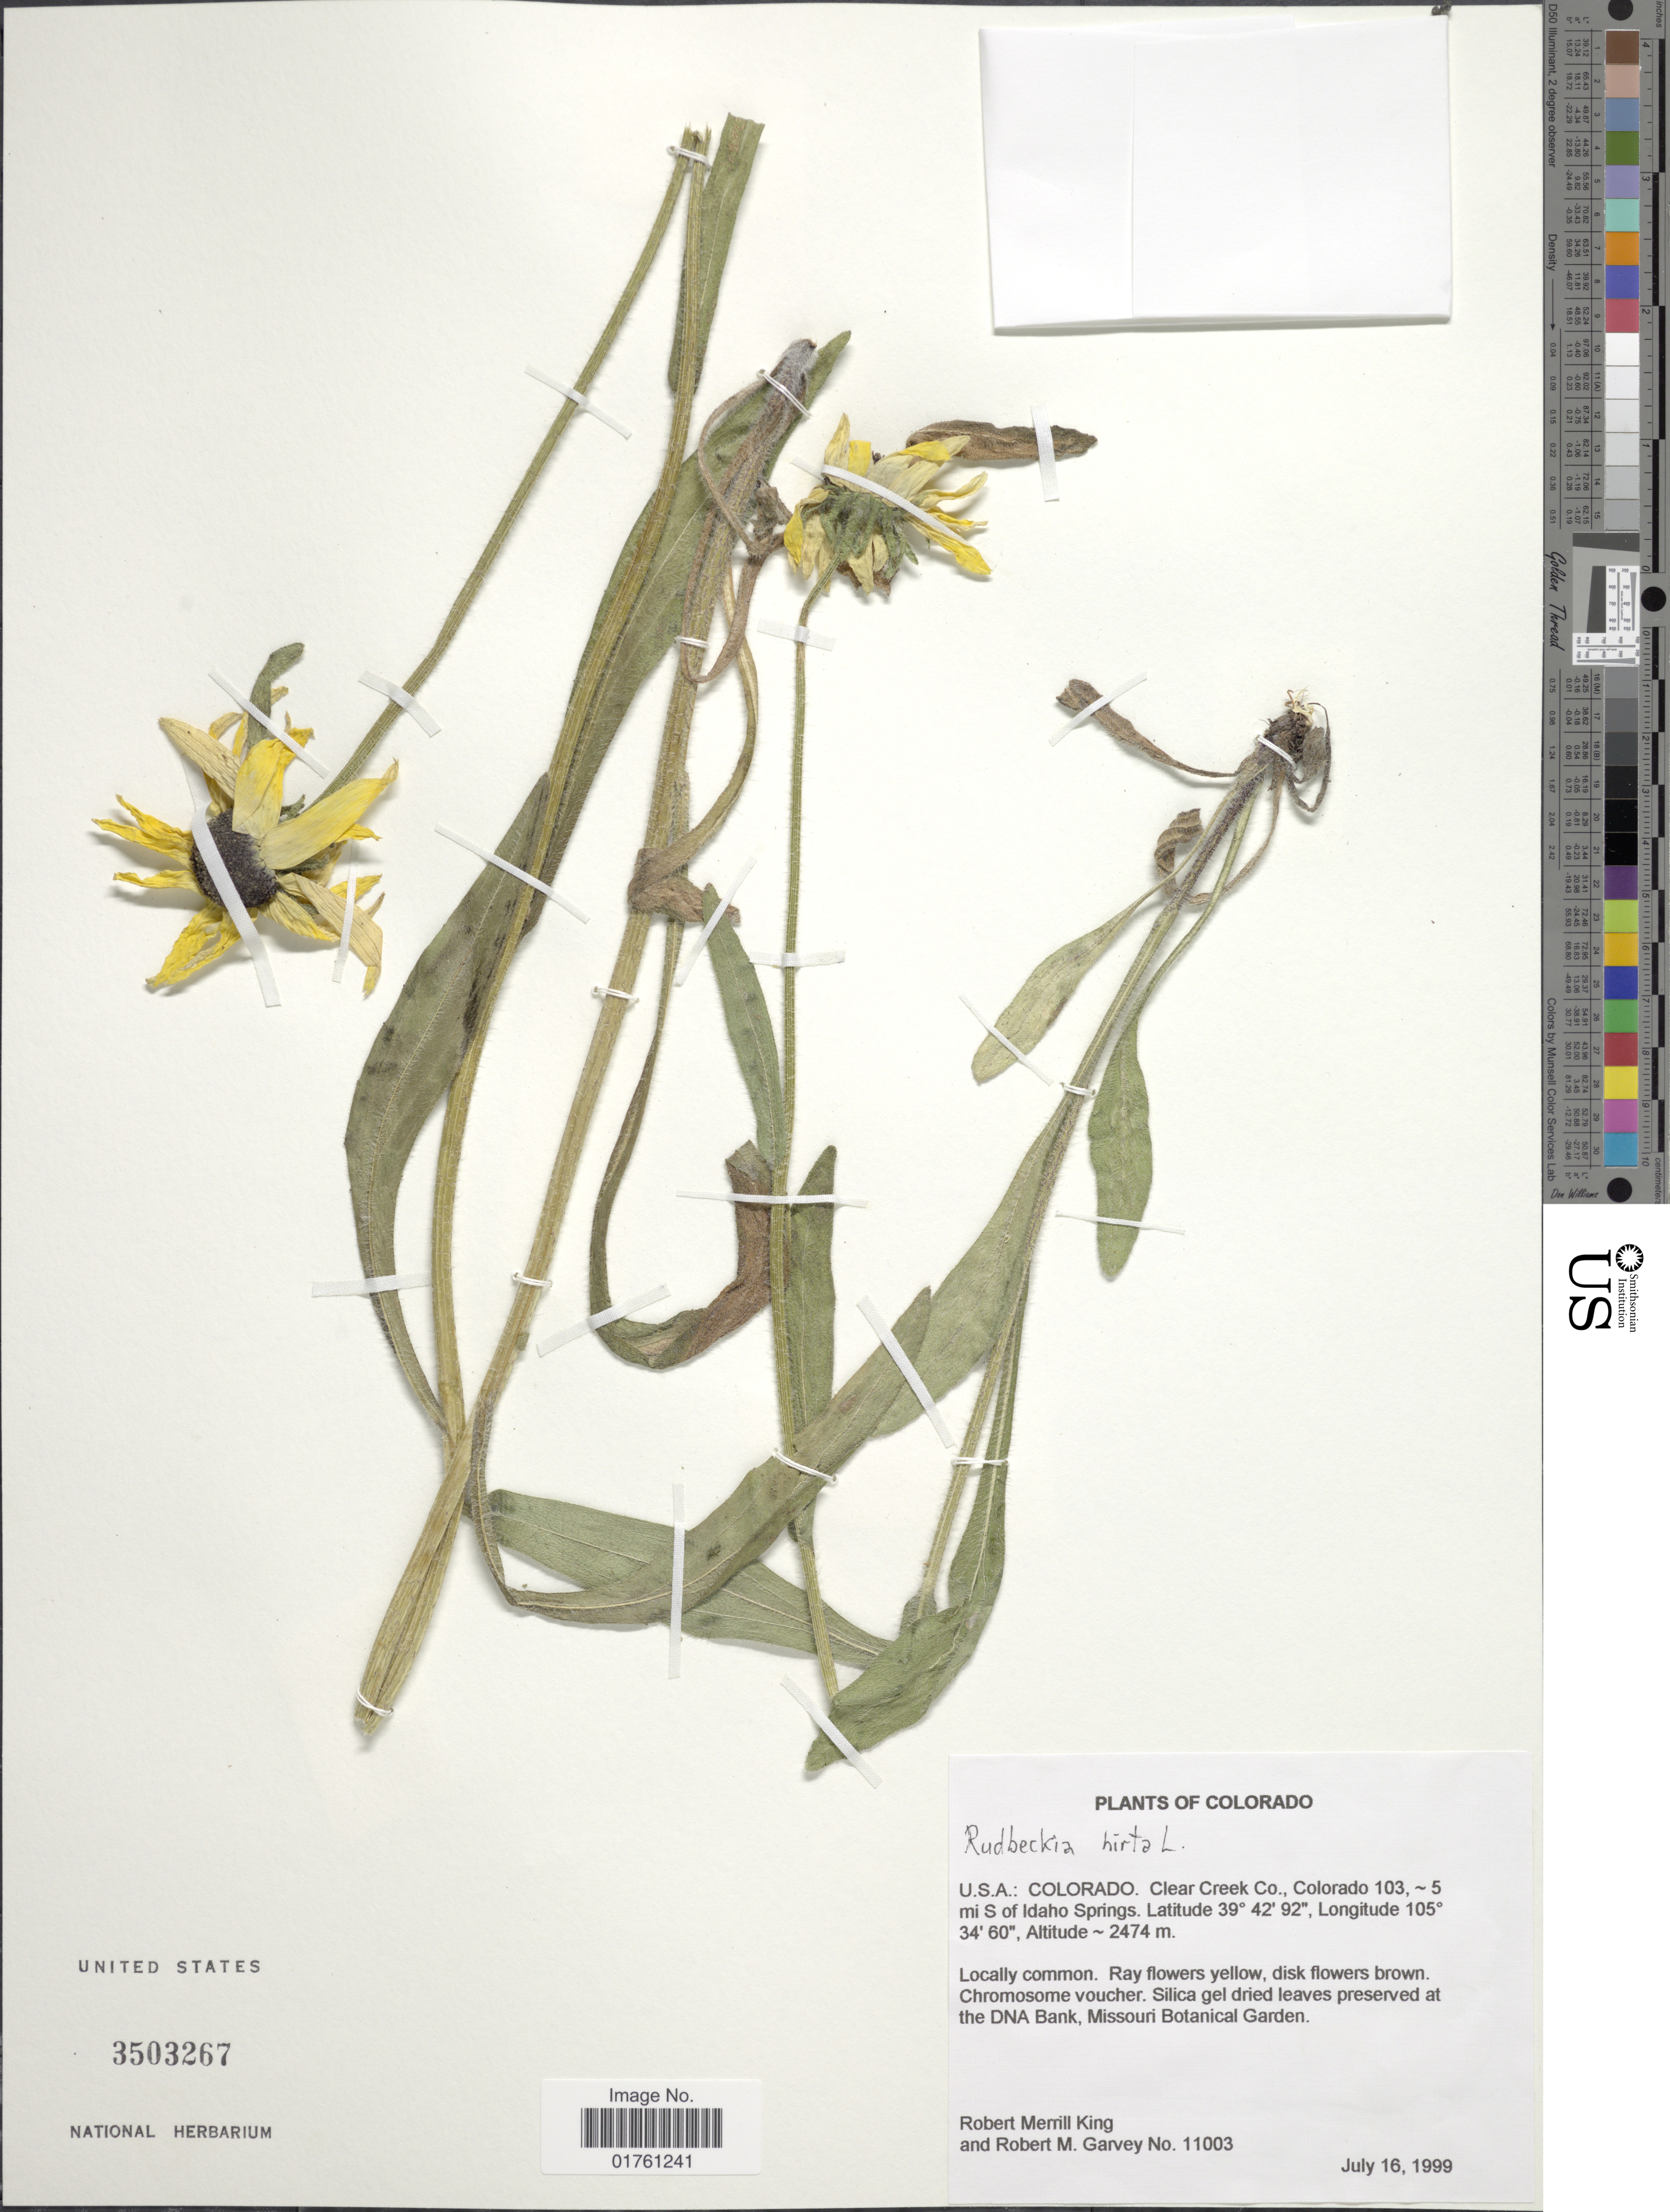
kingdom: Plantae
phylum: Tracheophyta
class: Magnoliopsida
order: Asterales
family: Asteraceae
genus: Rudbeckia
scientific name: Rudbeckia hirta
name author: L.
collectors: R. M. King & R. Garvey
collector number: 11003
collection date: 1999-07-16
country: United States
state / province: Colorado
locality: Clear Creek Co., Colorado 103, 5 mi S of Idaho springs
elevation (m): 2474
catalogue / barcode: US 3503267